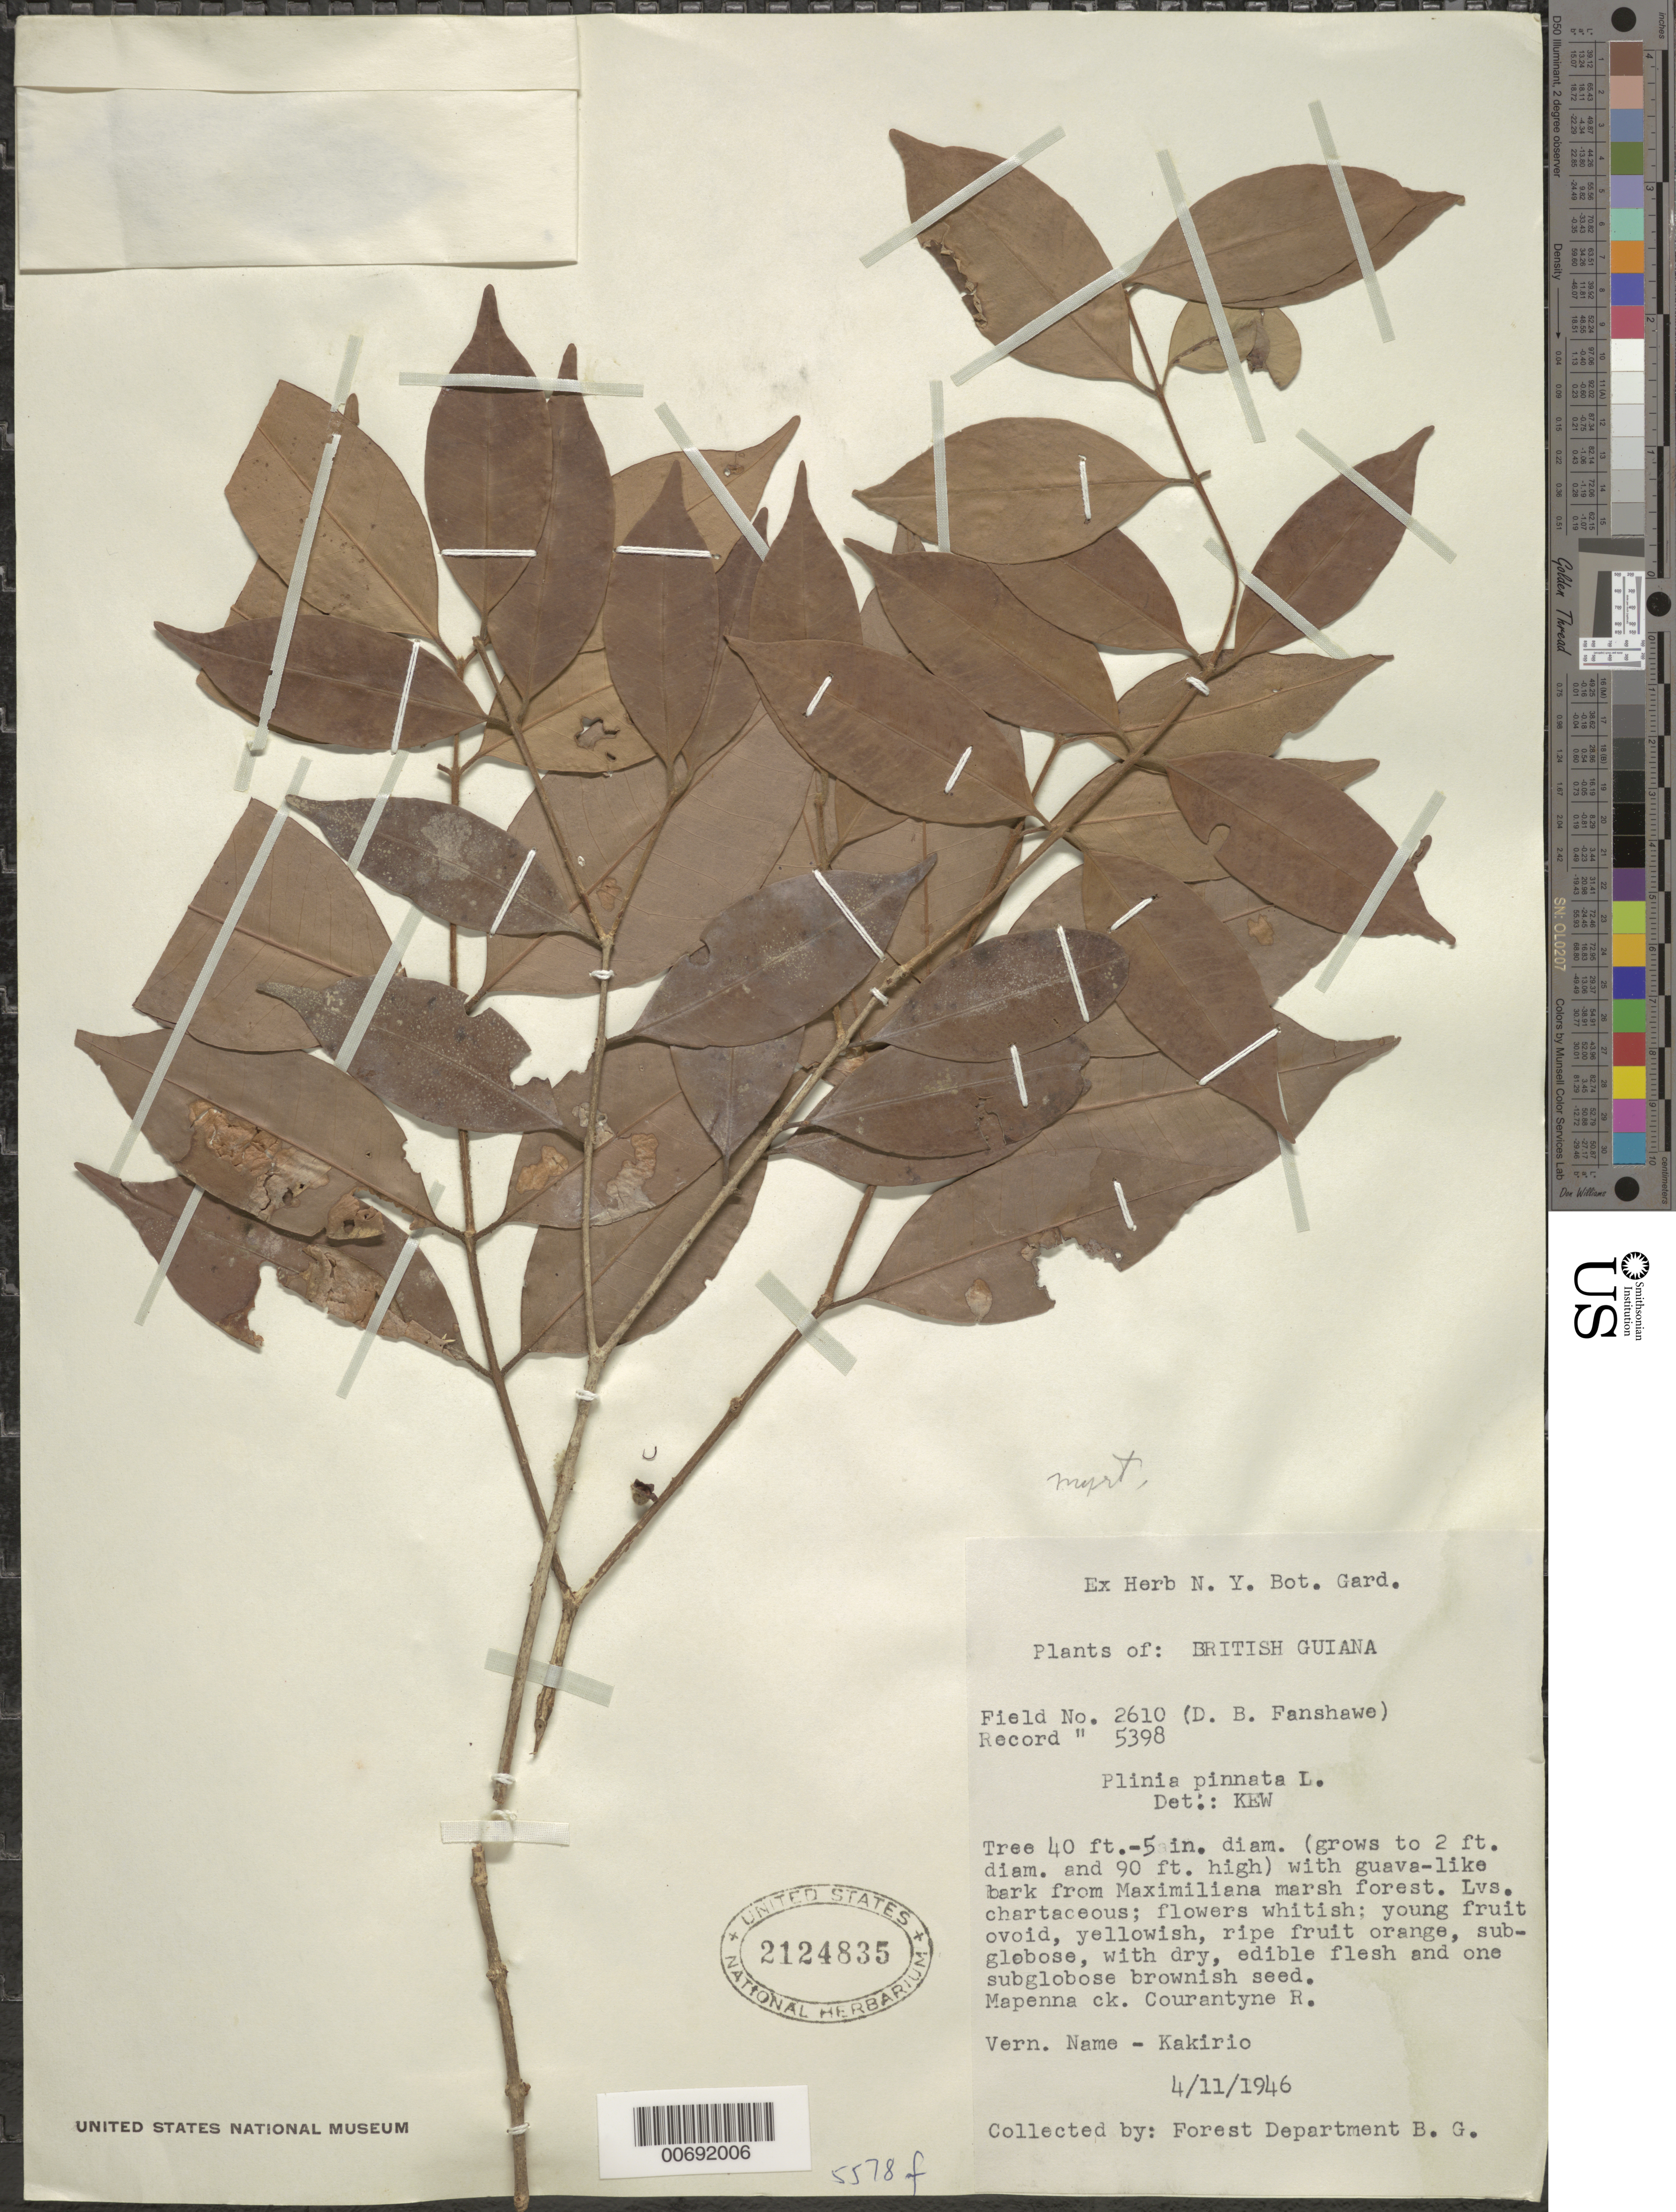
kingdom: Plantae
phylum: Tracheophyta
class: Magnoliopsida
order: Myrtales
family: Myrtaceae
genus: Plinia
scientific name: Plinia pinnata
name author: L.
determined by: Kew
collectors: Forest Dept. B. G. & British Guiana Forestry Dept.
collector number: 2610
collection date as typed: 4-Nov-46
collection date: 1946-11-04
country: Guyana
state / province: E. Berbice-Corentyne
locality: Courantyne R., Mapenna Creek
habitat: Maximiliena marsh forest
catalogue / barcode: US 2124835